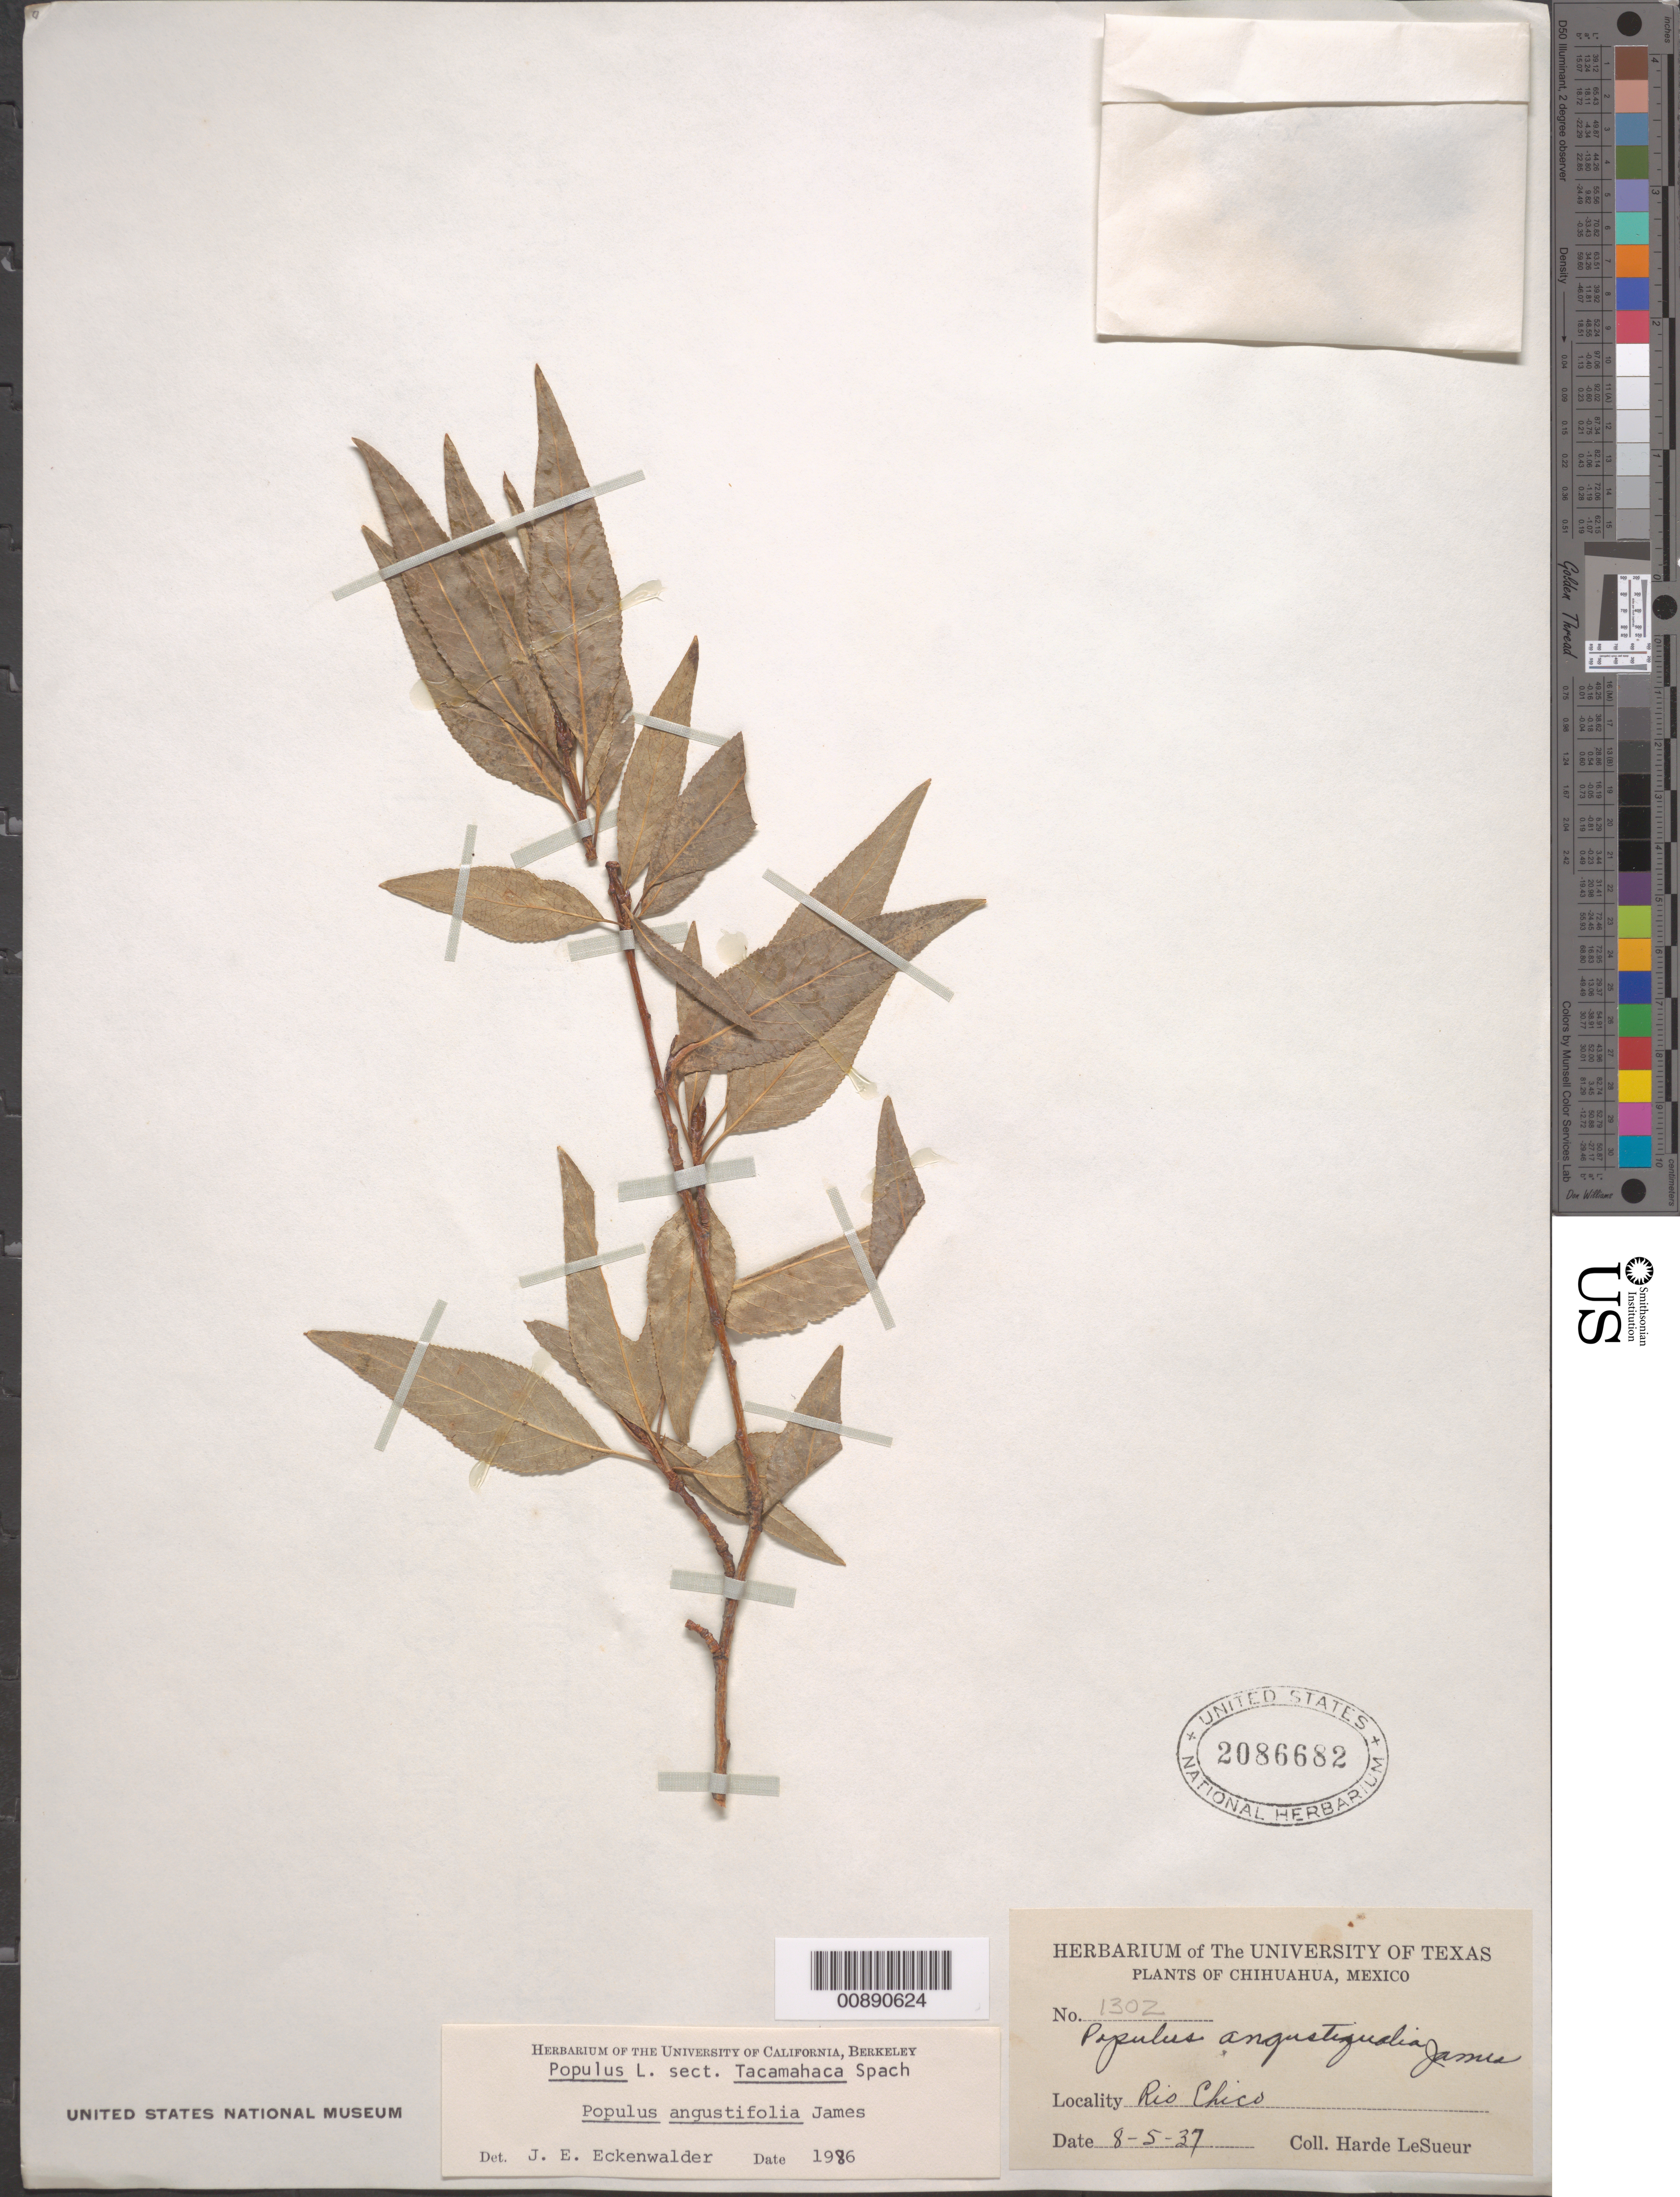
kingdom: Plantae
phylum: Tracheophyta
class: Magnoliopsida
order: Malpighiales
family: Salicaceae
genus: Populus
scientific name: Populus angustifolia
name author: E. James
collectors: D. H. LeSueur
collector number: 1302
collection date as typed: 05 Aug 1937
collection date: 1937-08-05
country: Mexico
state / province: Chihuahua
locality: Río Chico, Chihuahua.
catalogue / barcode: US 2086682